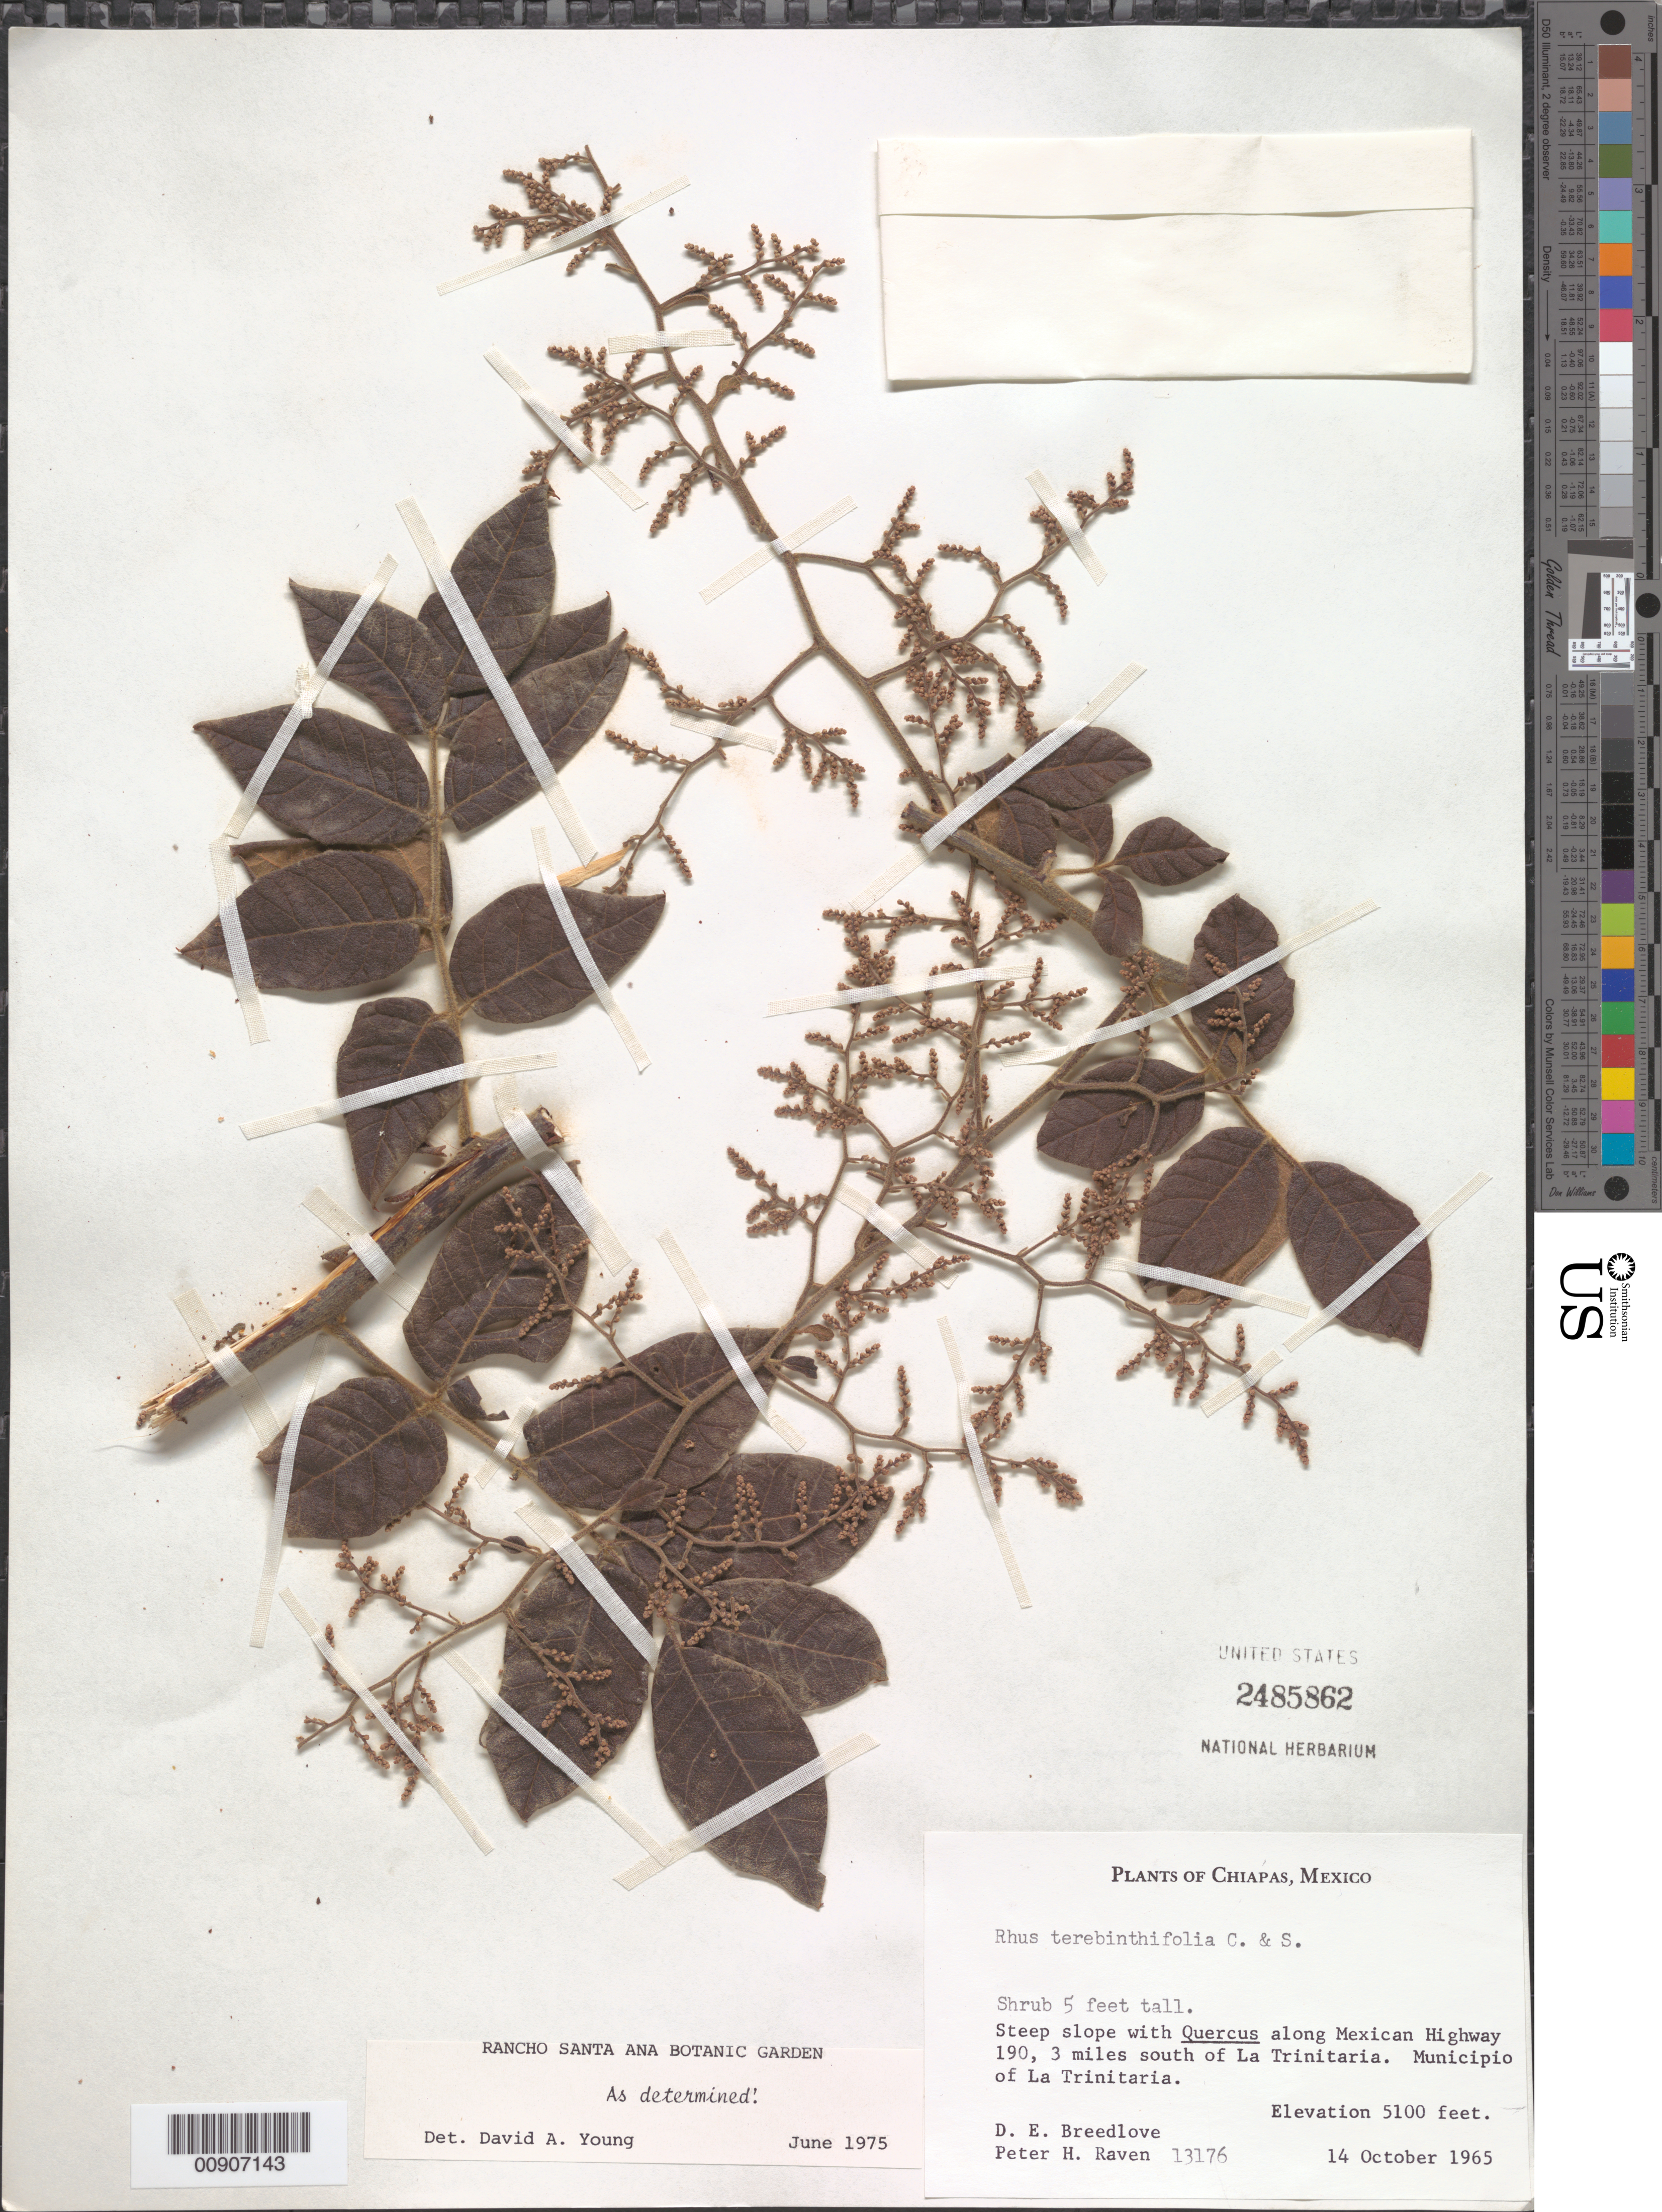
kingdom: Plantae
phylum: Tracheophyta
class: Magnoliopsida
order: Sapindales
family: Anacardiaceae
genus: Rhus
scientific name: Rhus terebinthifolia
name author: Schltdl. & Cham.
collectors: D. E. Breedlove & P. H. Raven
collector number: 13176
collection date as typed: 14 Oct 1965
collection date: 1965-10-14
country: Mexico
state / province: Chiapas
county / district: Trinitaria, La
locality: Along Mexican Highway 190, 3 miles south of La Trinitaria. Municipio of La Trinitaria, Chiapas.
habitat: Steep slope with Quercus.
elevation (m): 1554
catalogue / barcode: US 2485862